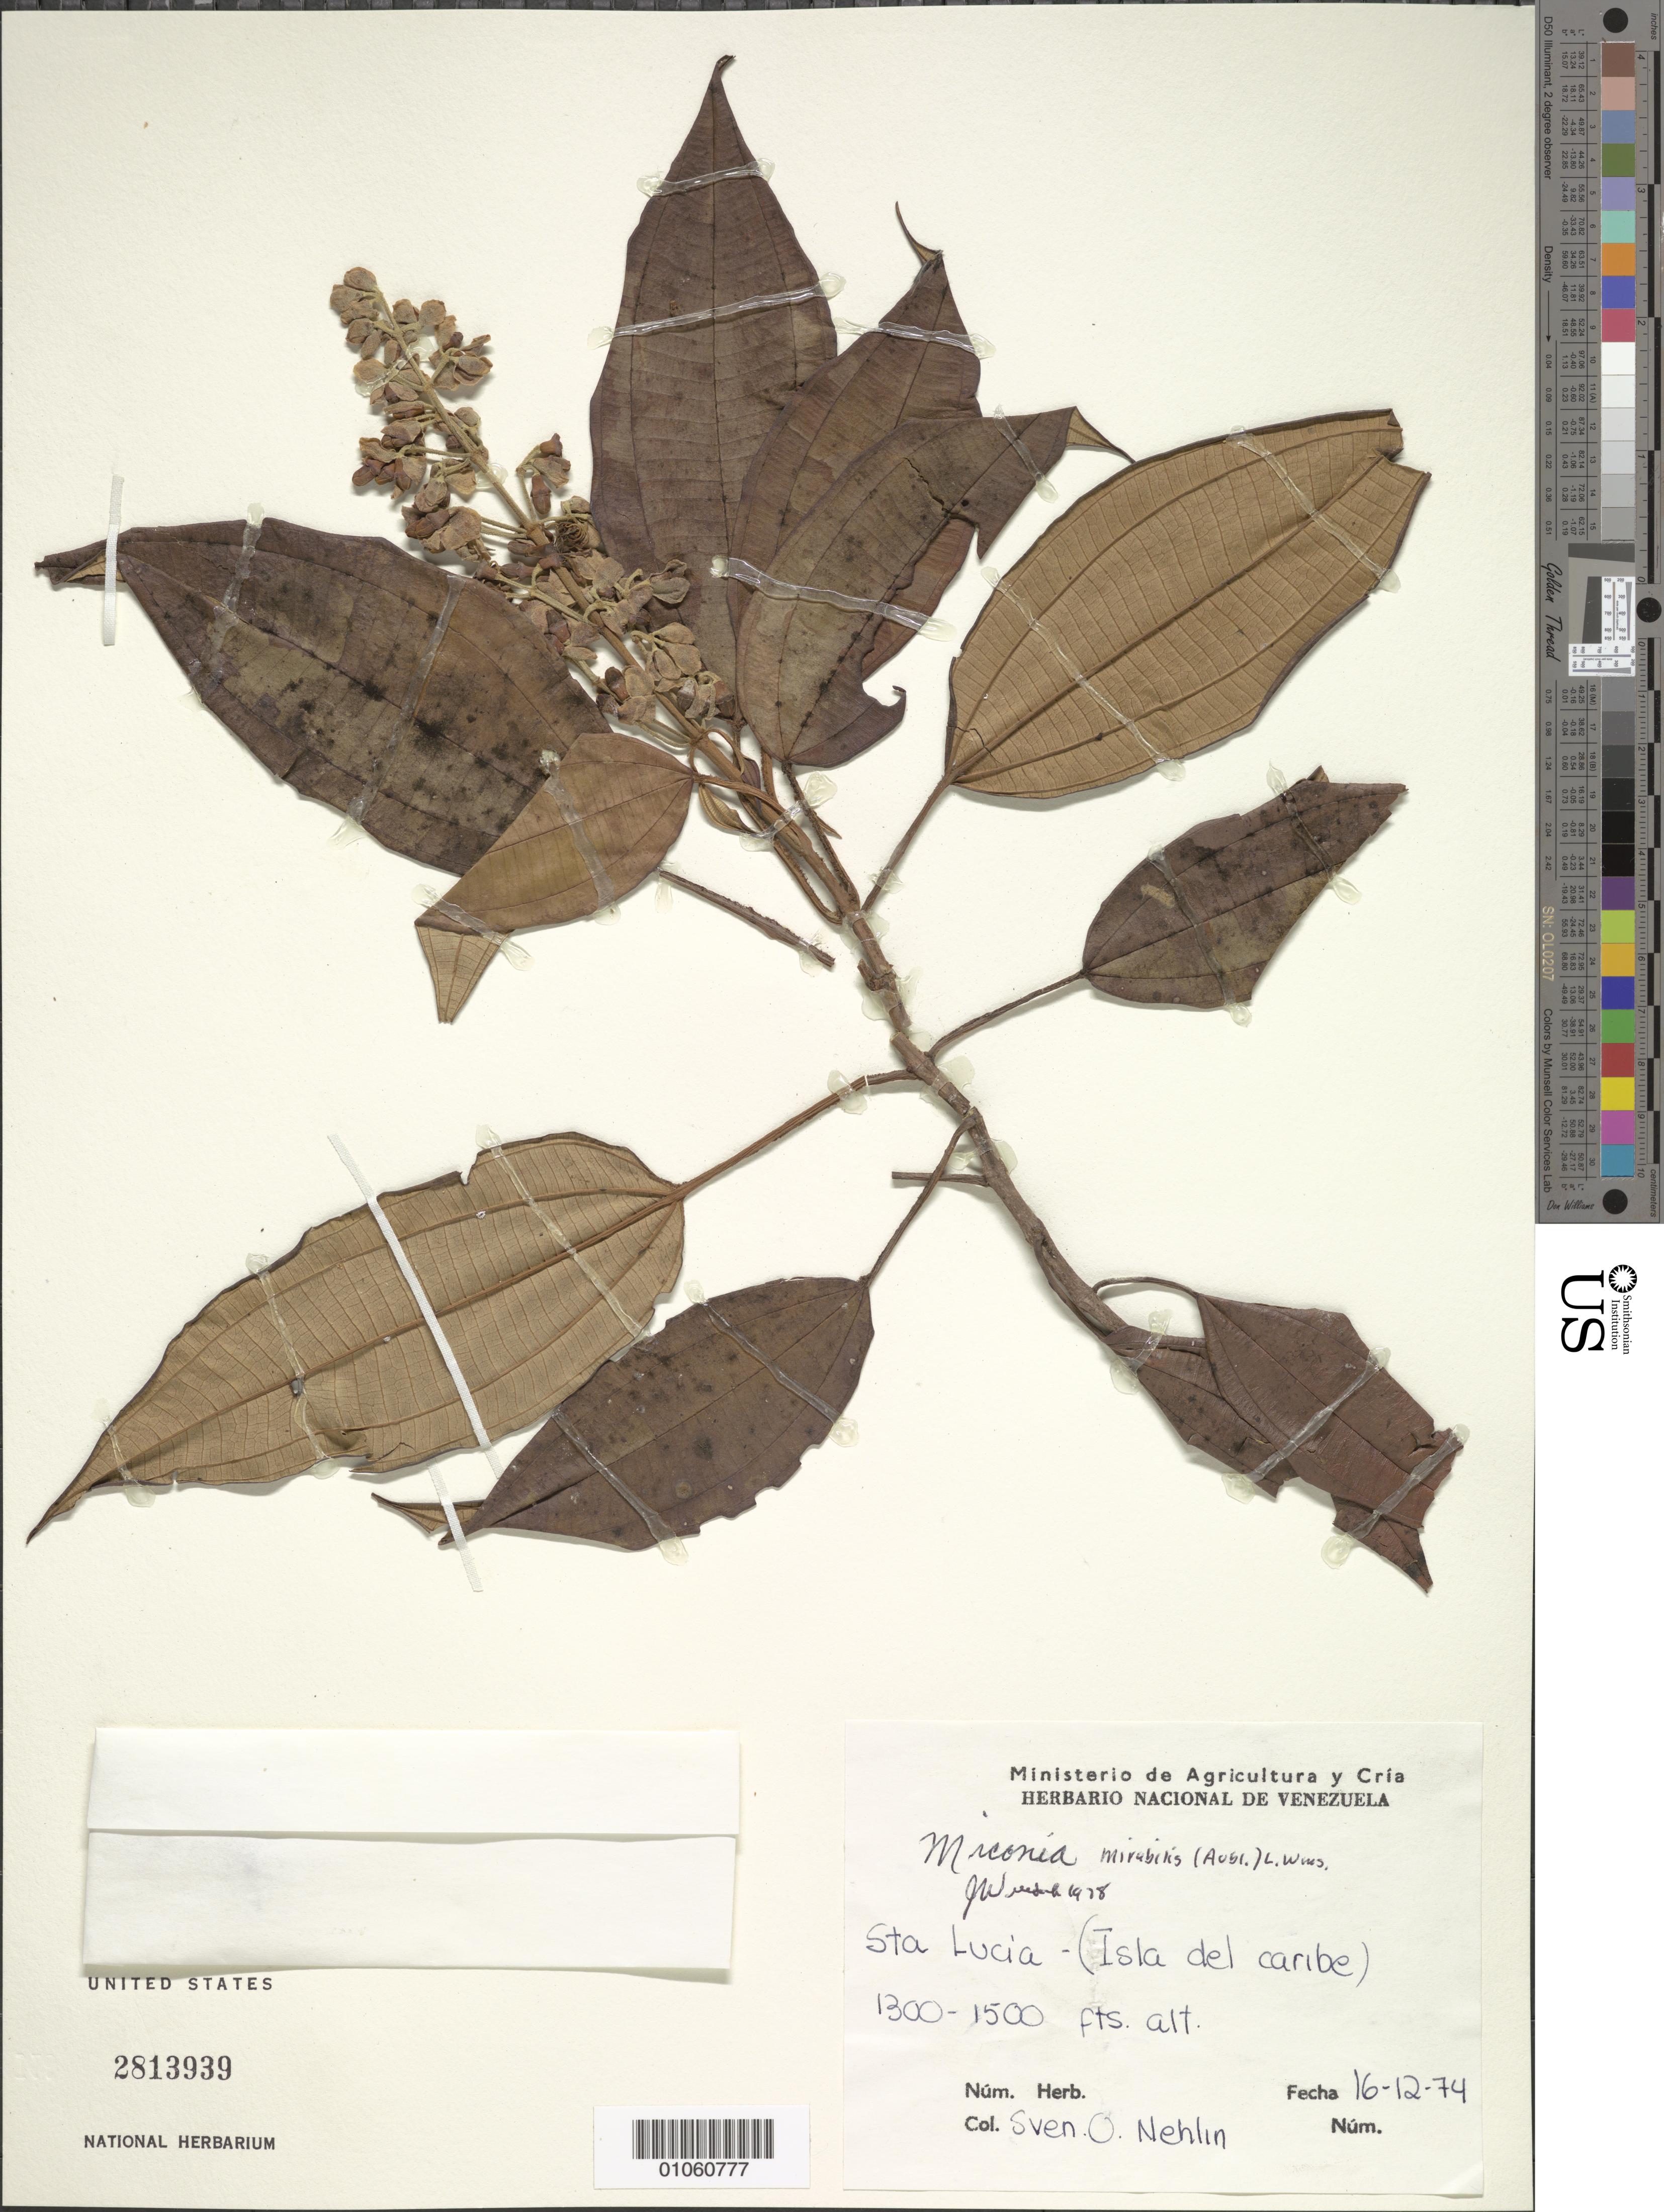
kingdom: Plantae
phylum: Tracheophyta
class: Magnoliopsida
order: Myrtales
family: Melastomataceae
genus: Miconia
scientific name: Miconia mirabilis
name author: (Aubl.) L.O. Williams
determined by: Wurdack, John J., (US), US (UNITED STATES)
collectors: S. Nehlin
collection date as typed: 16 Dec 1974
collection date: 1974-12-16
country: St. Lucia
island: St. Lucia I.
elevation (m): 396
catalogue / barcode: US 2813939